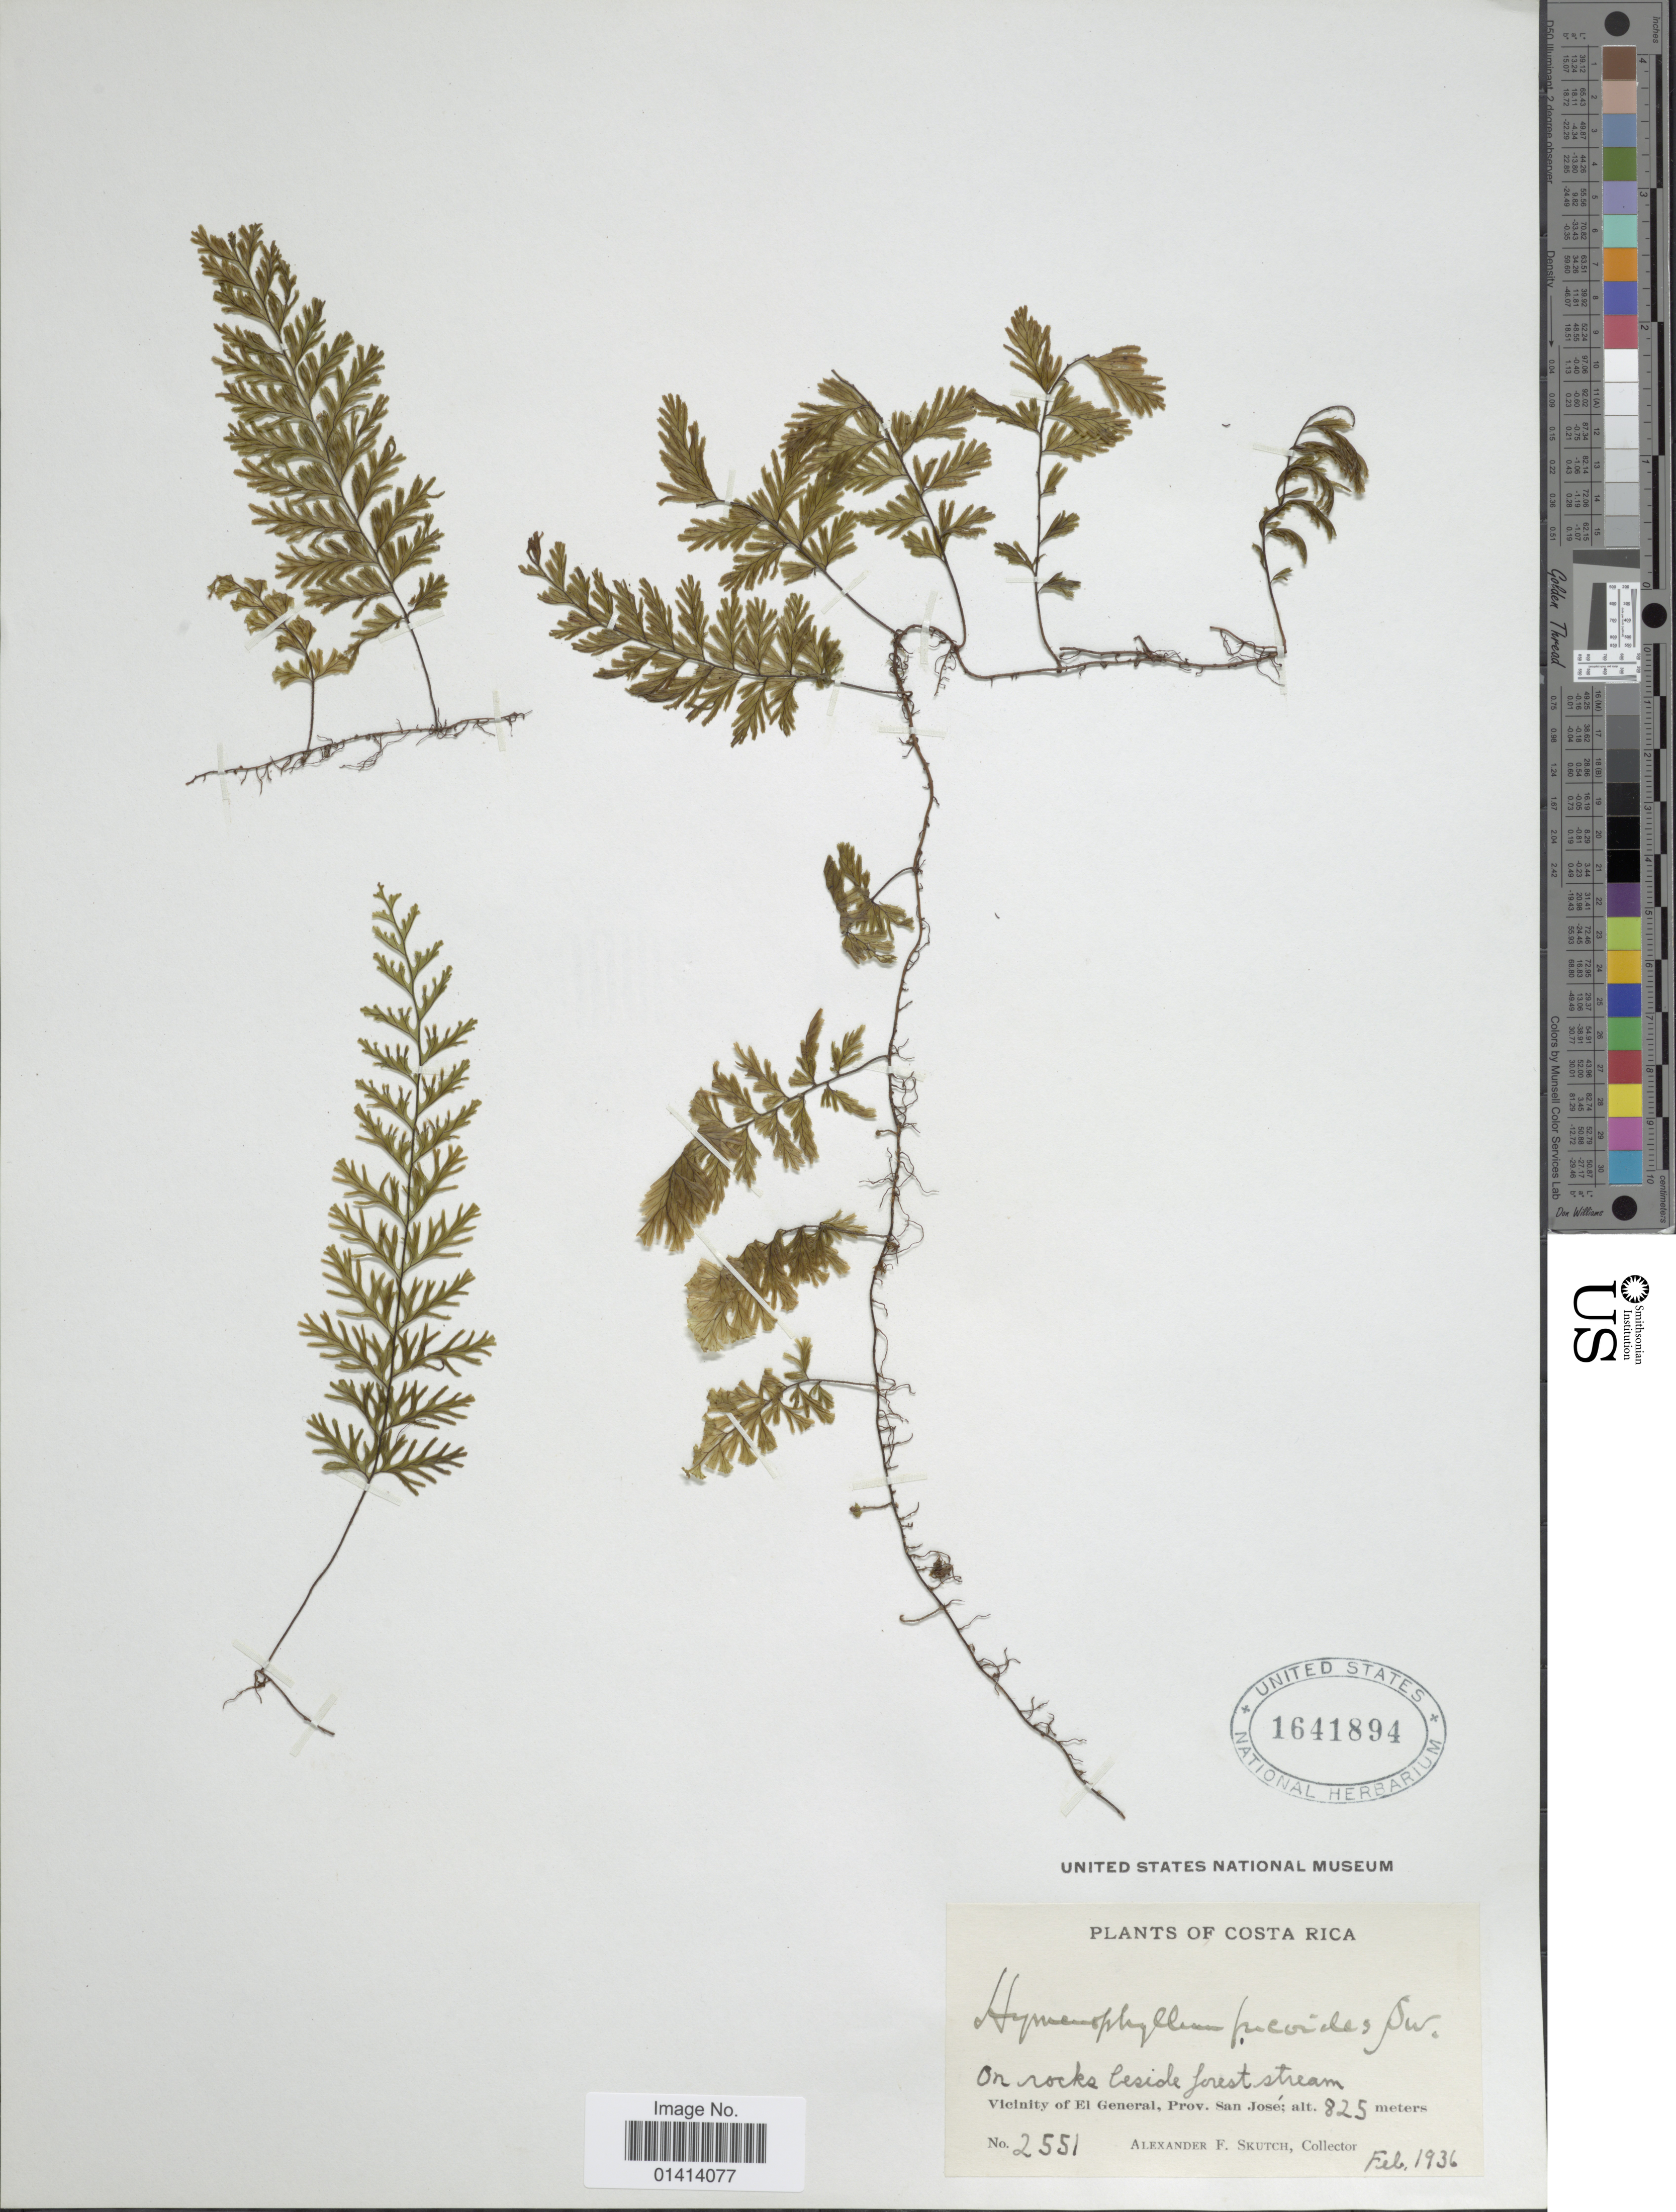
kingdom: Plantae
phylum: Tracheophyta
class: Polypodiopsida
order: Hymenophyllales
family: Hymenophyllaceae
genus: Hymenophyllum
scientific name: Hymenophyllum fucoides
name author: (Sw.) Sw.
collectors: A. F. Skutch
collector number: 2551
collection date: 1936-02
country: Costa Rica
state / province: San José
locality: Vicinity of El General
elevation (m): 825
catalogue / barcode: US 1641894